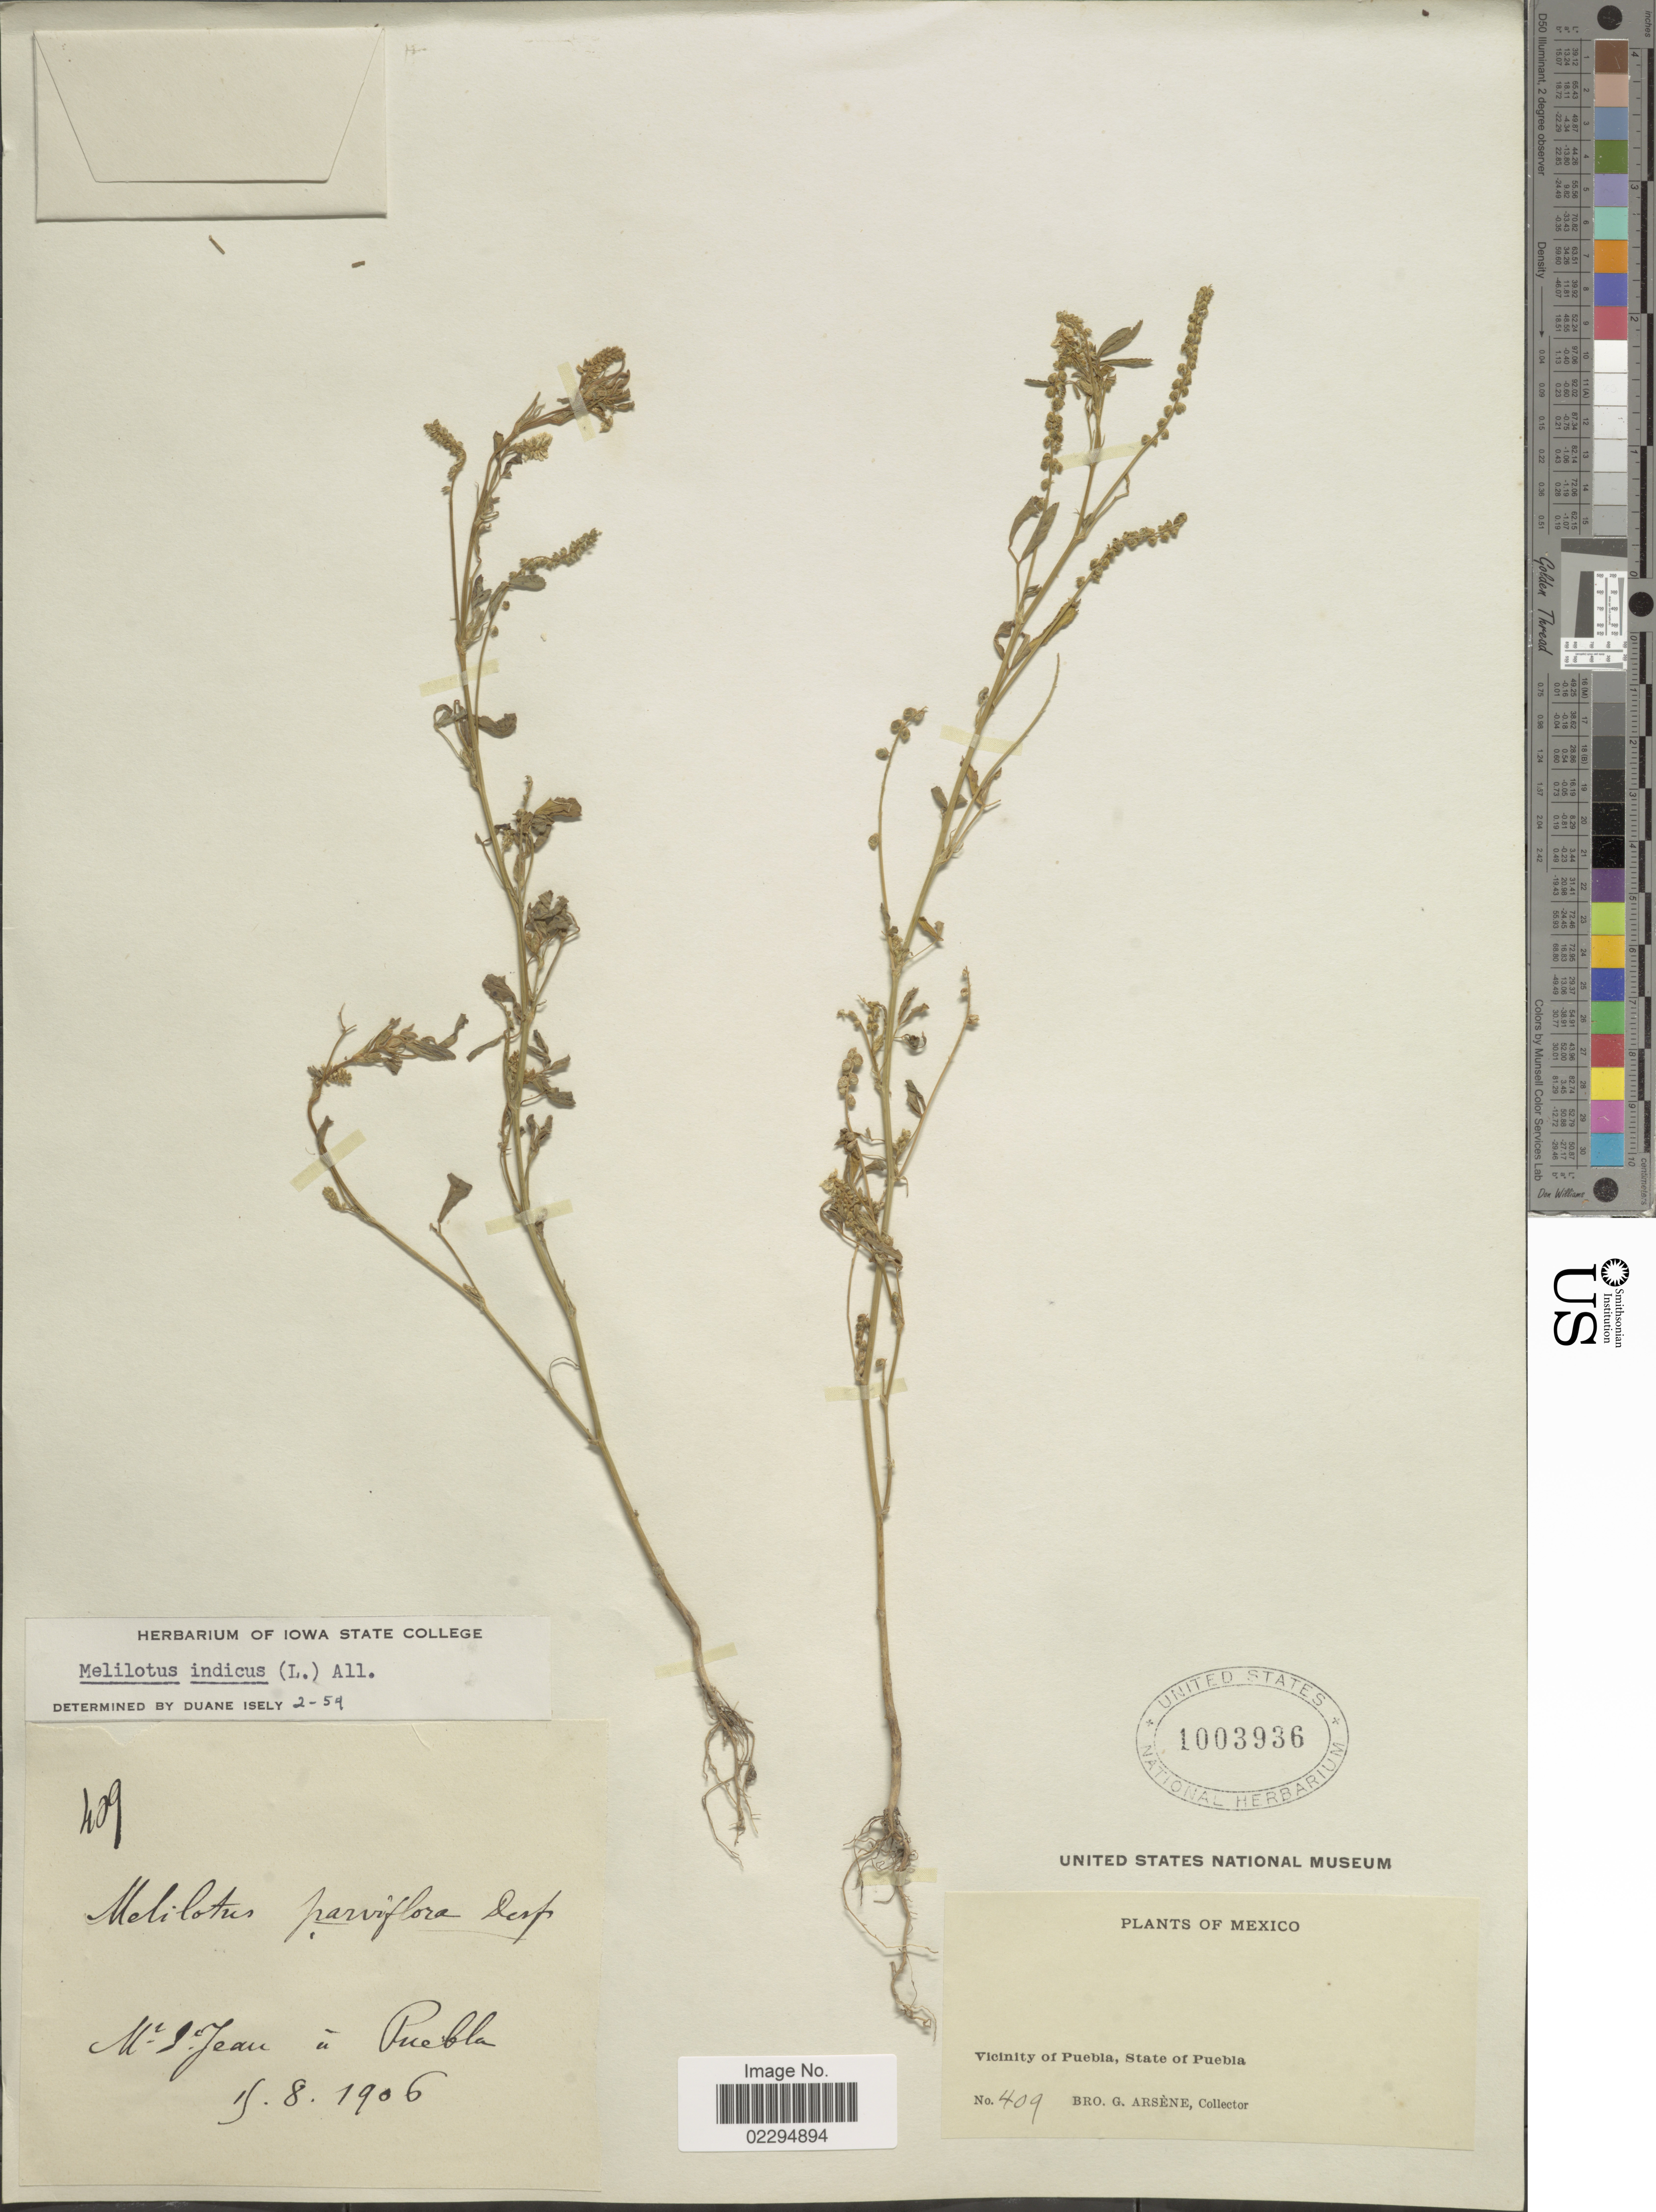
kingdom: Plantae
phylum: Tracheophyta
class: Magnoliopsida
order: Fabales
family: Fabaceae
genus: Melilotus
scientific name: Melilotus indicus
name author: (L.) All.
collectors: Bro. G. Arsène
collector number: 409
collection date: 1906-08-19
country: Mexico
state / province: Puebla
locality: Mt S. Jean in Puebla, Vicinity of Puebla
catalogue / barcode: US 1003936